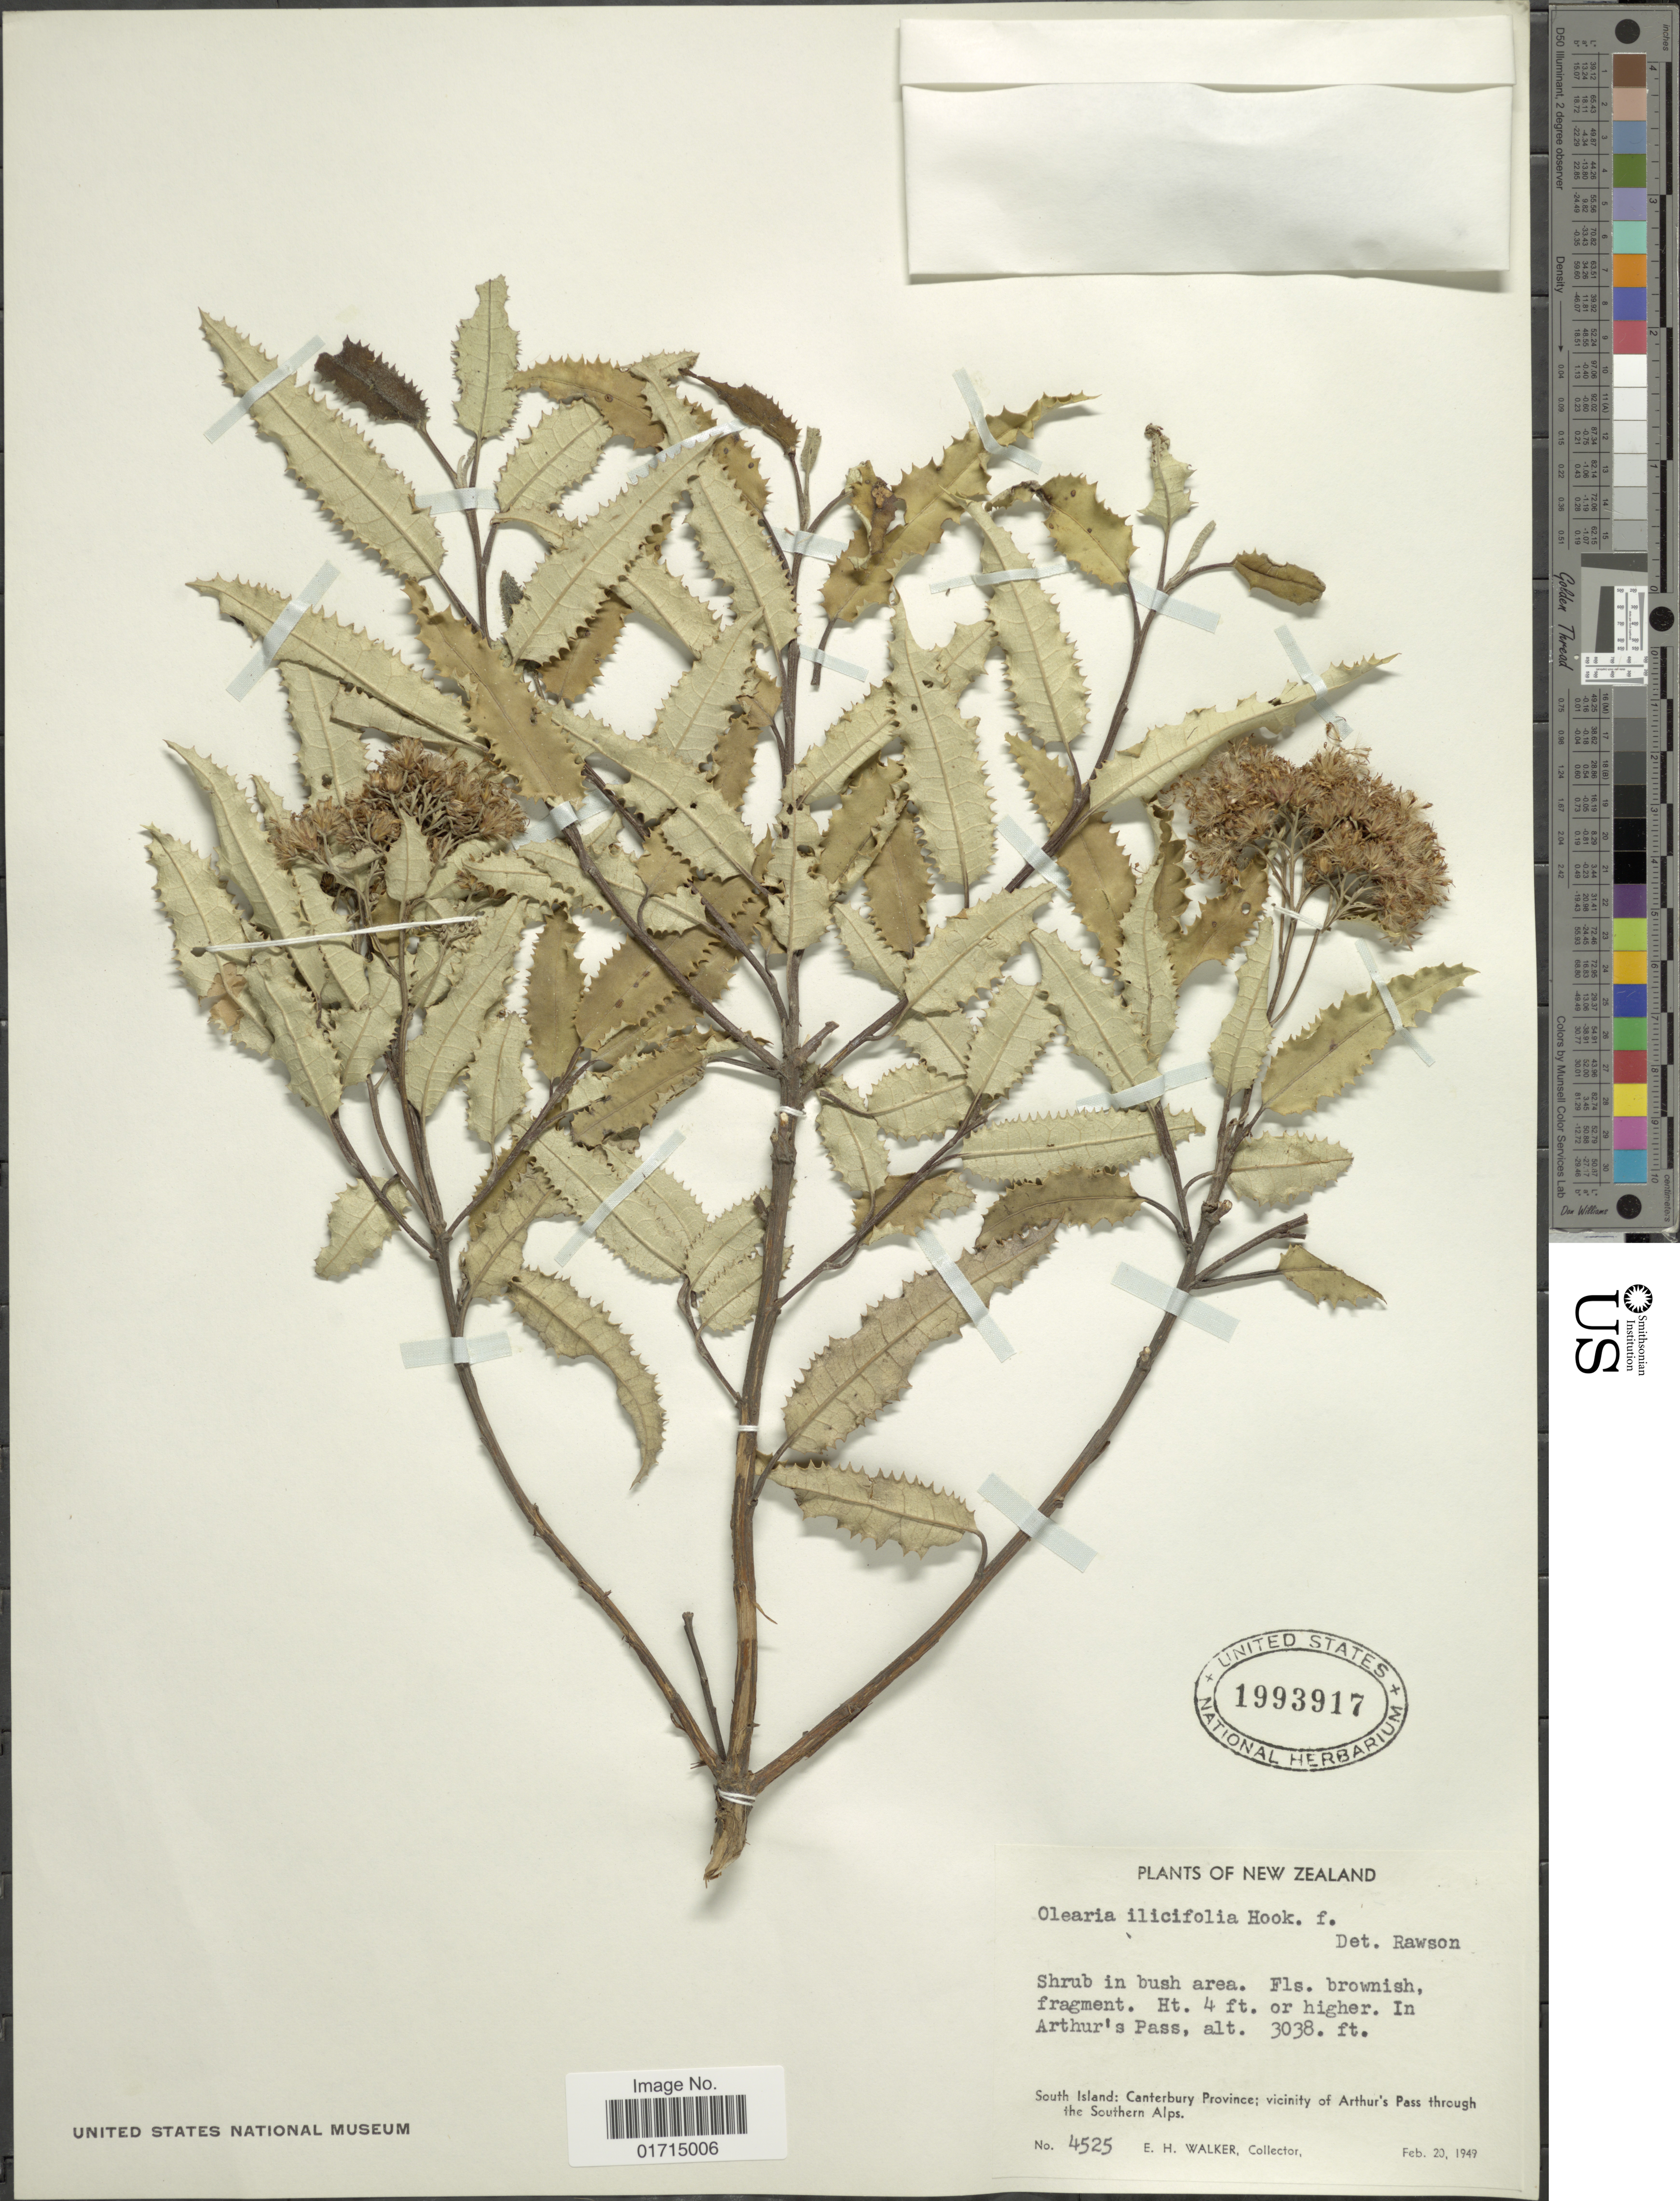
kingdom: Plantae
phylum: Tracheophyta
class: Magnoliopsida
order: Asterales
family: Asteraceae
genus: Olearia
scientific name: Olearia ilicifolia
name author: Hook. f.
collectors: E. H. Walker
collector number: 4525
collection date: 1949-02-20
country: New Zealand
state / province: Canterbury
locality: New Zealand. South Island: Canterbury Province; vicinity of Arthur's Pass through the Southern Alps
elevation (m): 926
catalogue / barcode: US 1993917